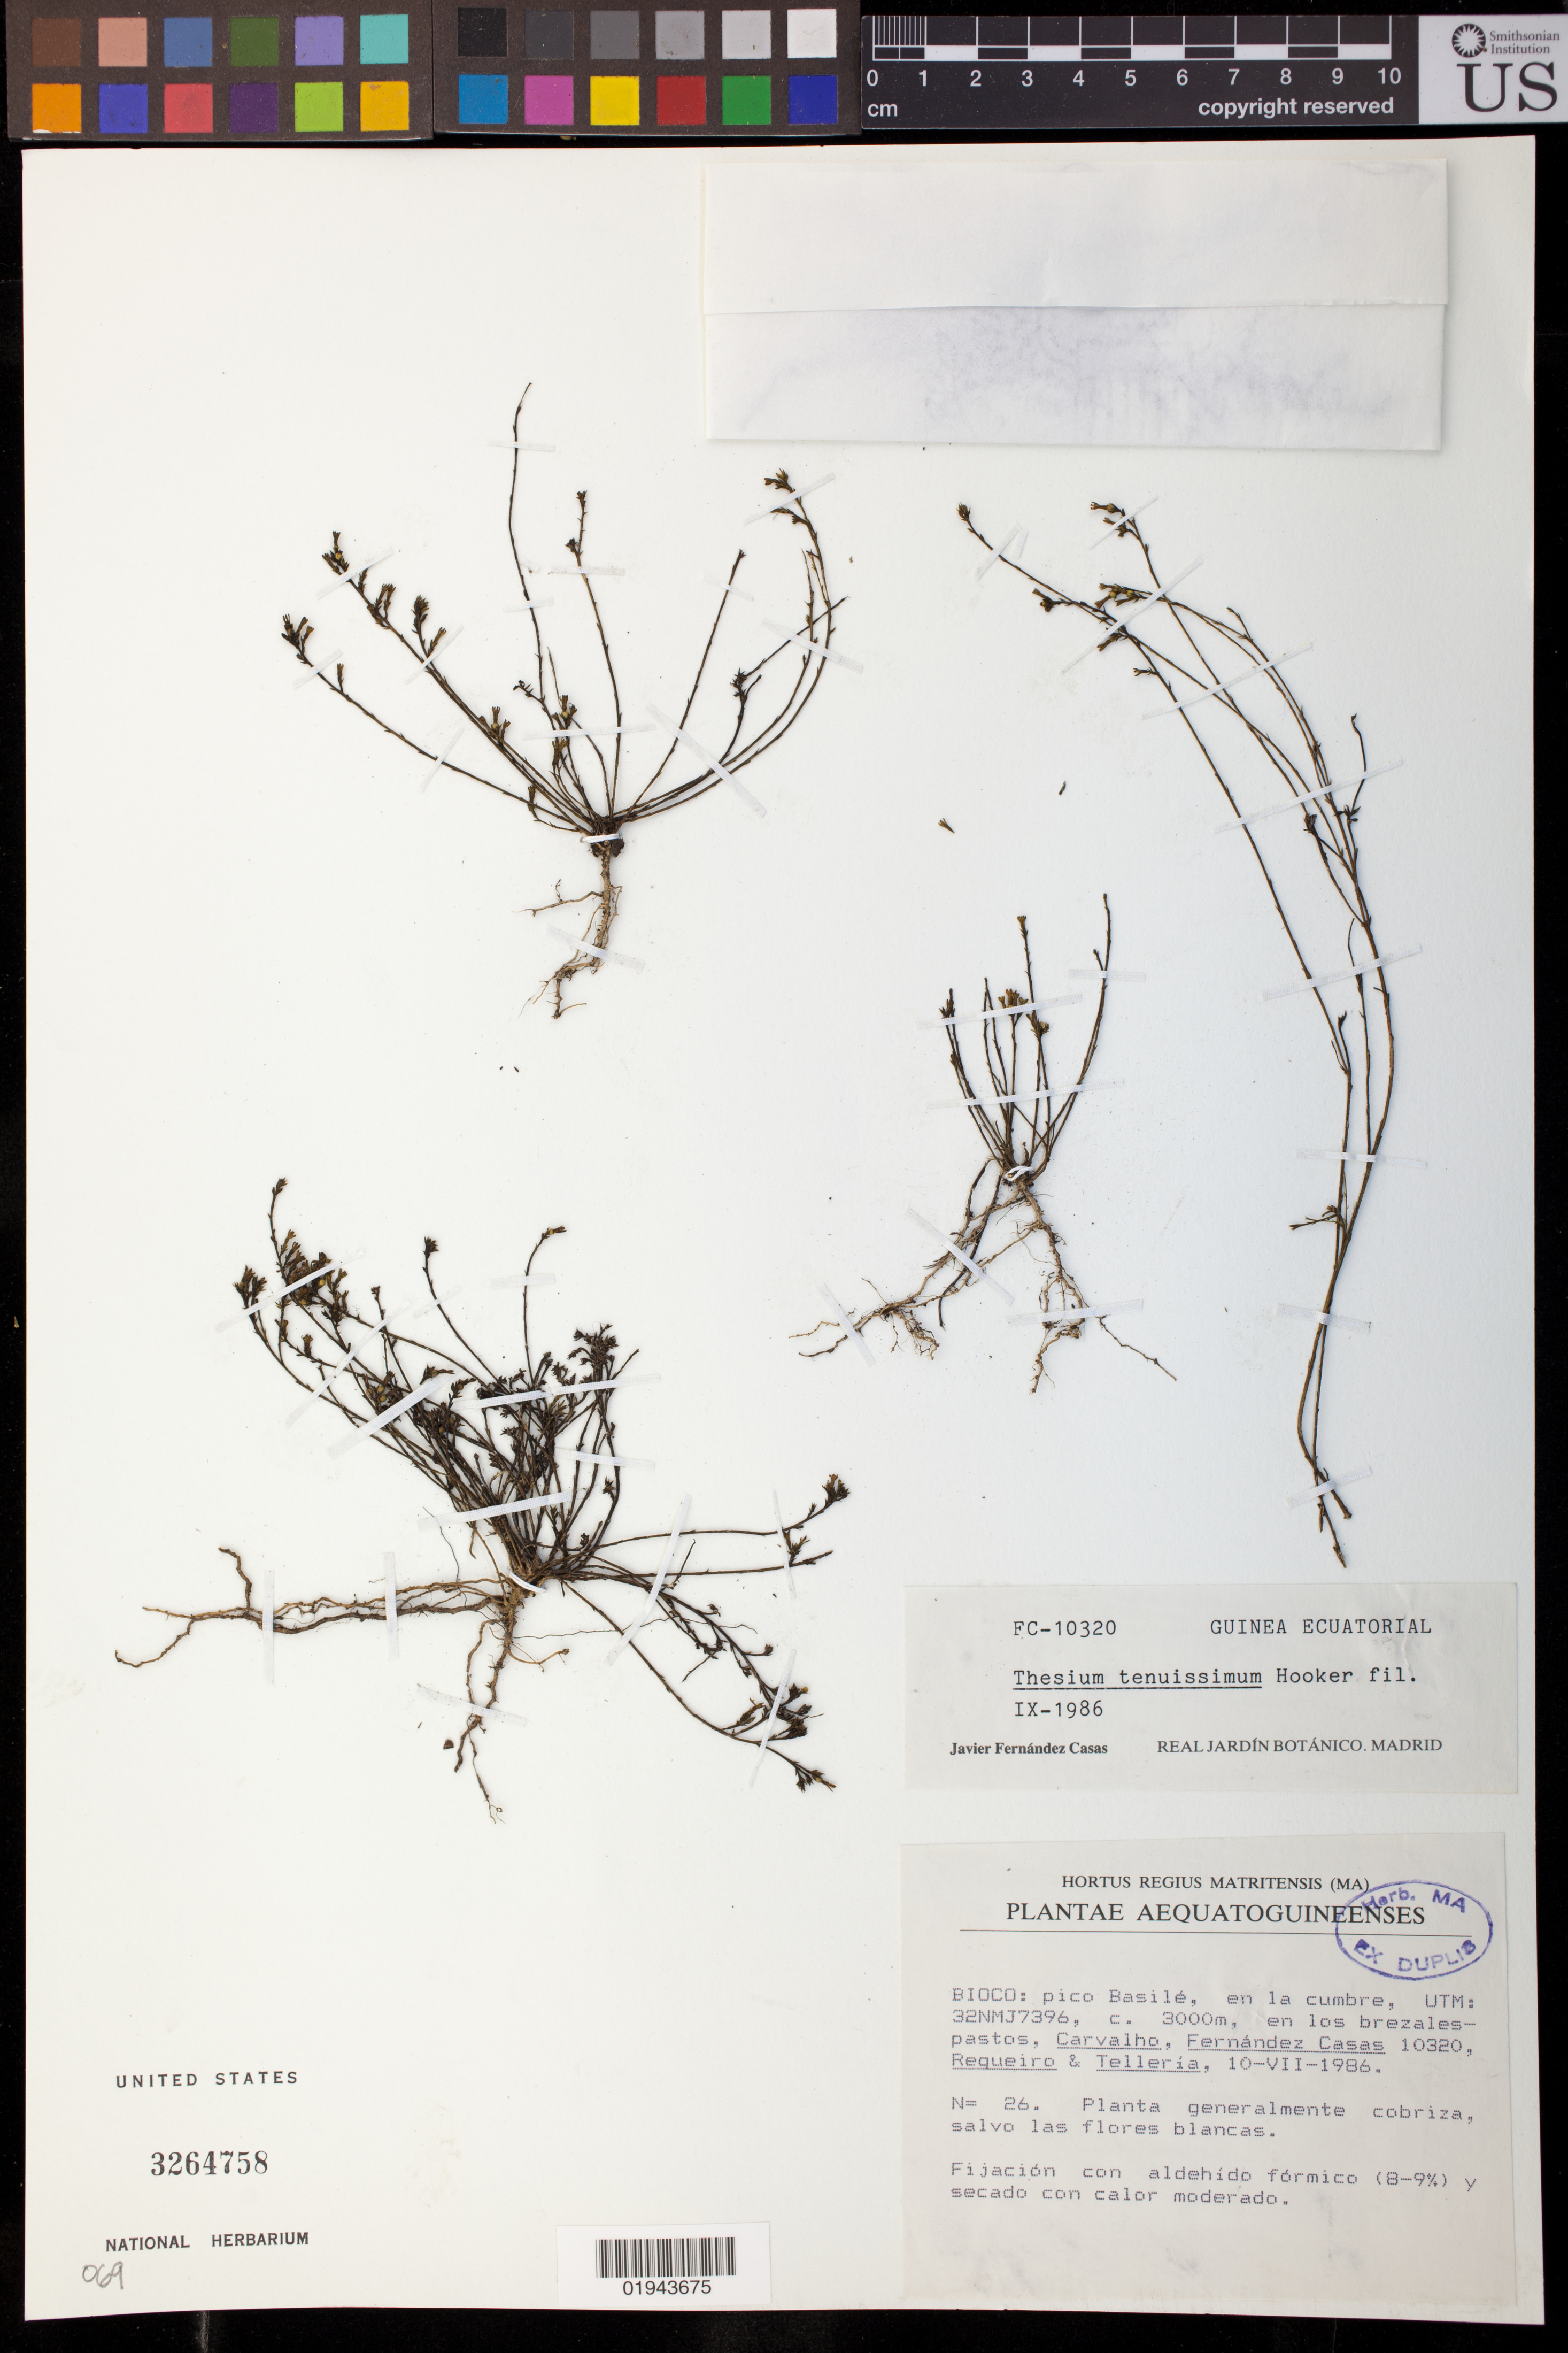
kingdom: Plantae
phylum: Tracheophyta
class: Magnoliopsida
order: Santalales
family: Thesiaceae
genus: Thesium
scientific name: Thesium tenuissimum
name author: Hook. f.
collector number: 10320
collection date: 1986-07-10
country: Equatorial Guinea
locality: Basile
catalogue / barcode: US 3264758